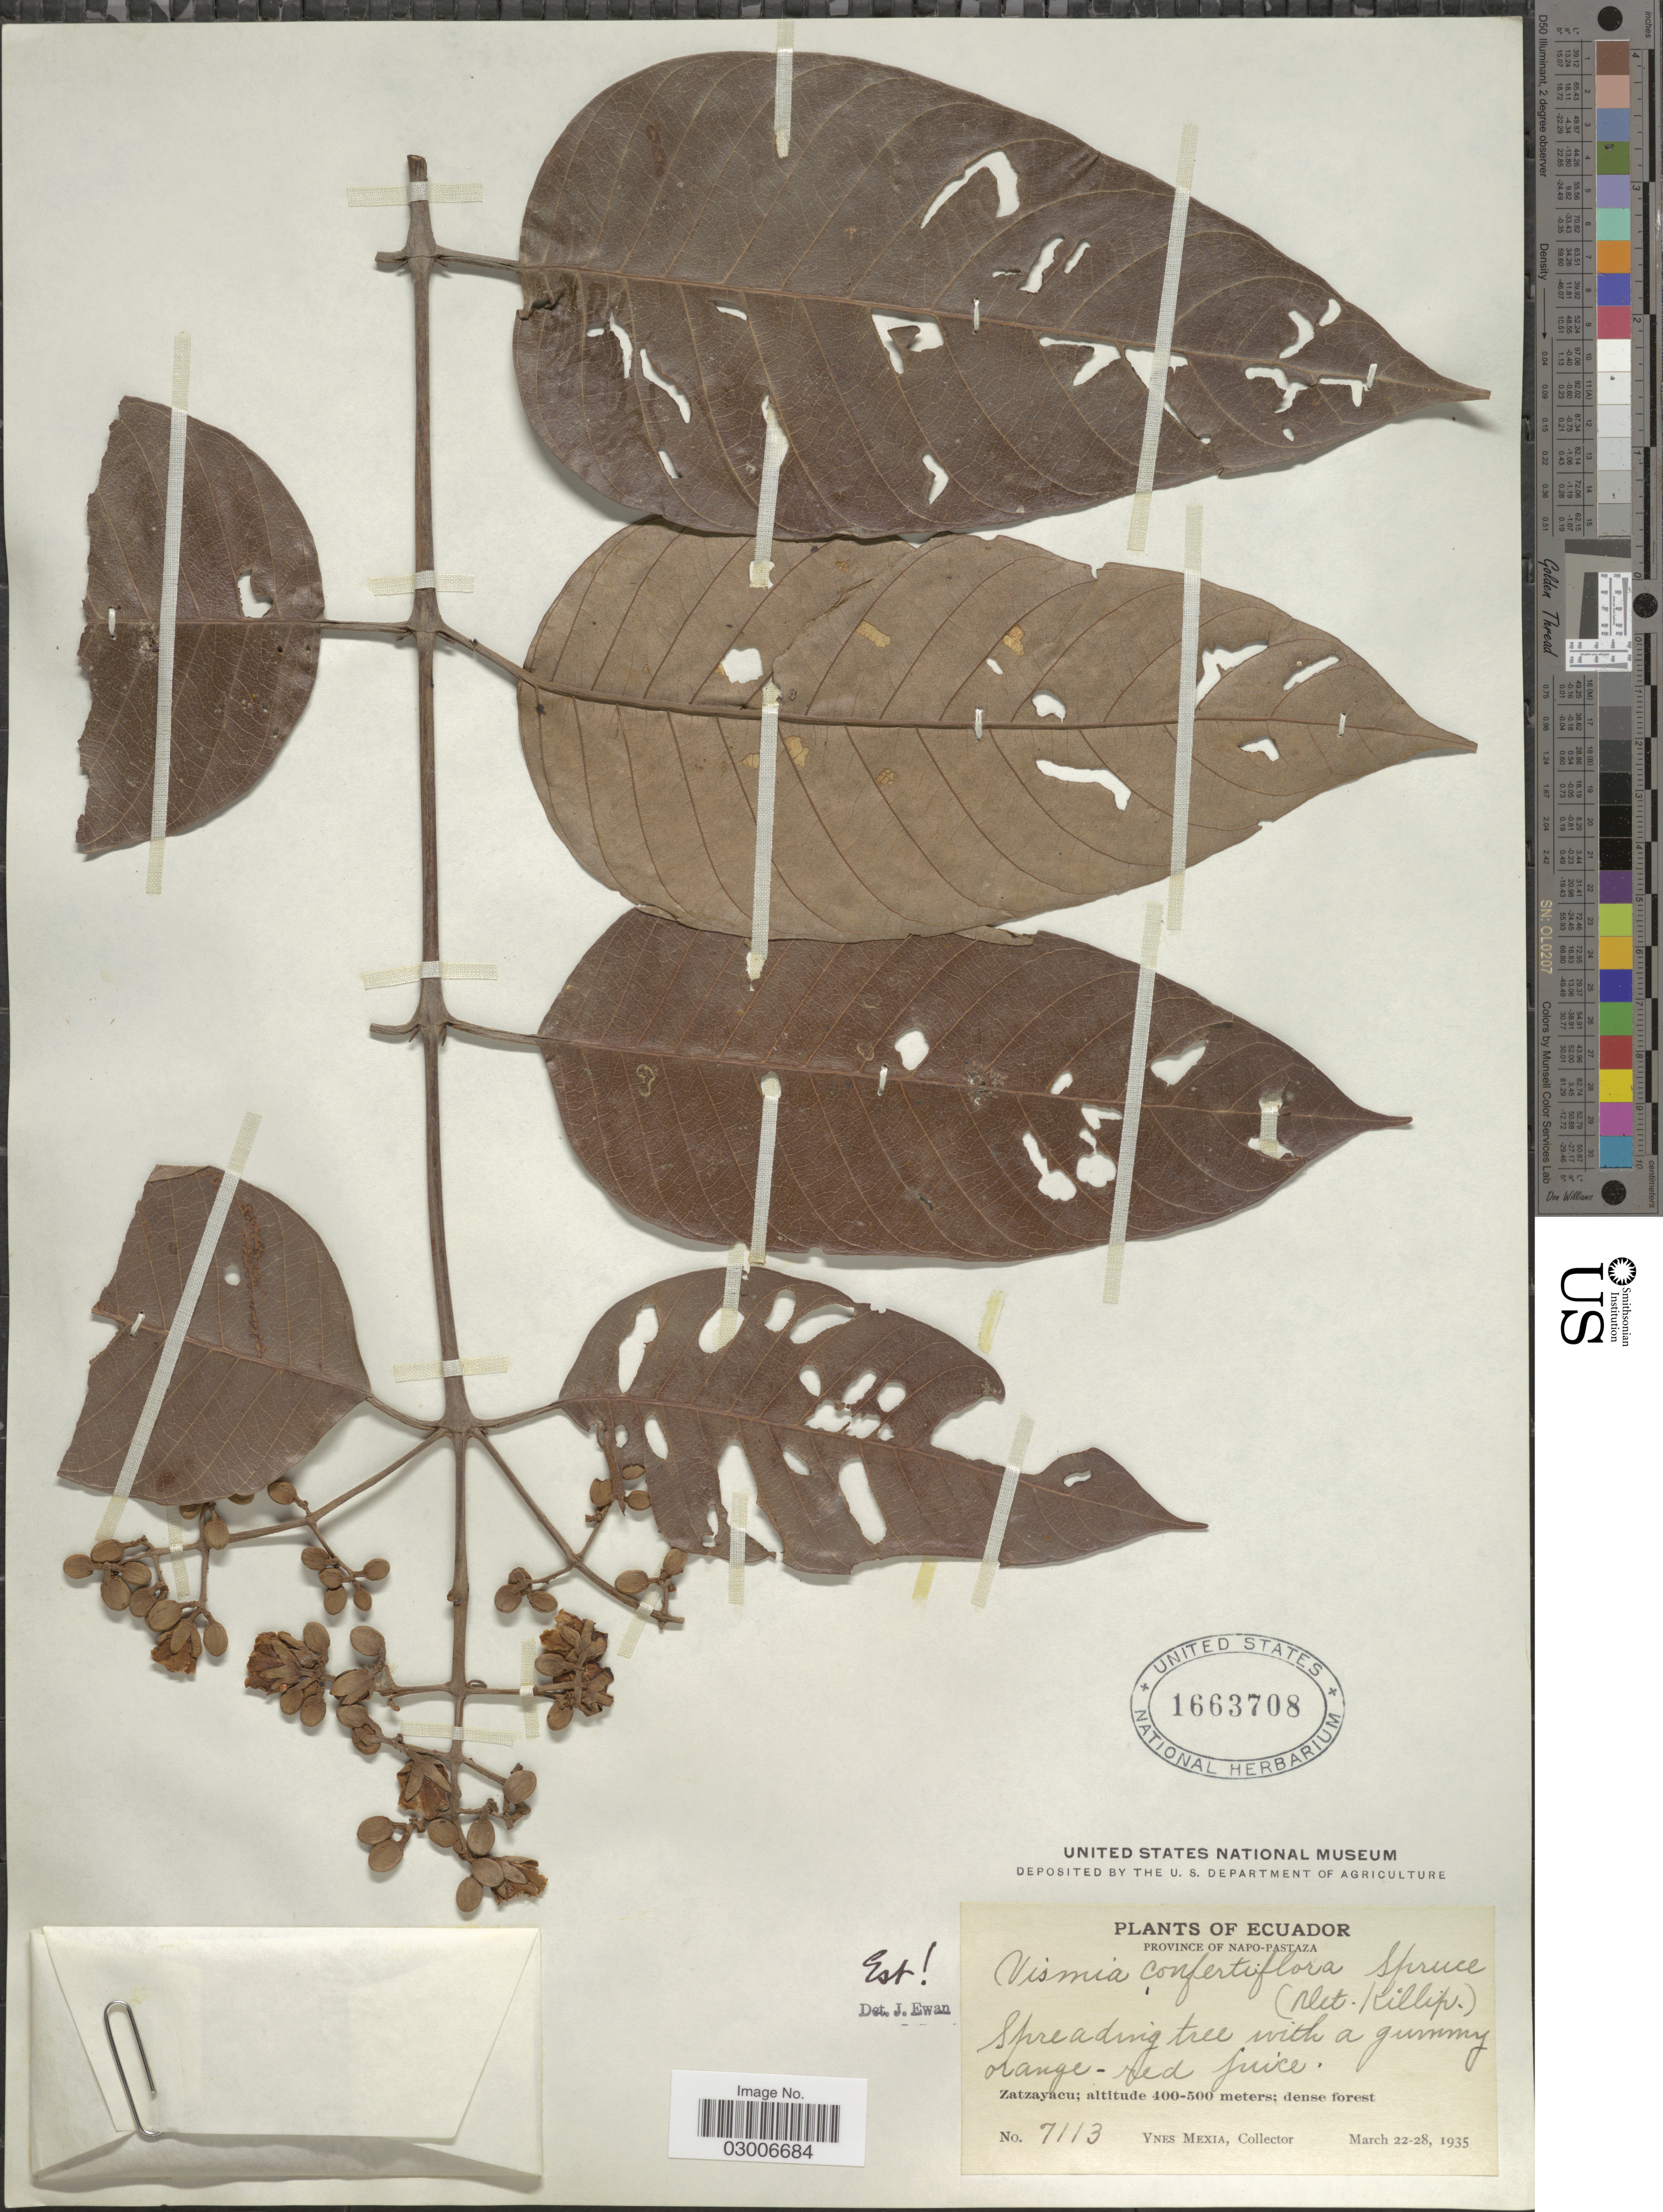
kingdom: Plantae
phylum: Tracheophyta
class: Magnoliopsida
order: Malpighiales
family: Hypericaceae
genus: Vismia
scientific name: Vismia confertiflora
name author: Spruce ex Reichardt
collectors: Y. Mexia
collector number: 7113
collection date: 1935-03-22/1935-03-28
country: Ecuador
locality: Province of Napo-Pastaza, Zatzayacu.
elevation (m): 400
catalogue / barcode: US 1663708